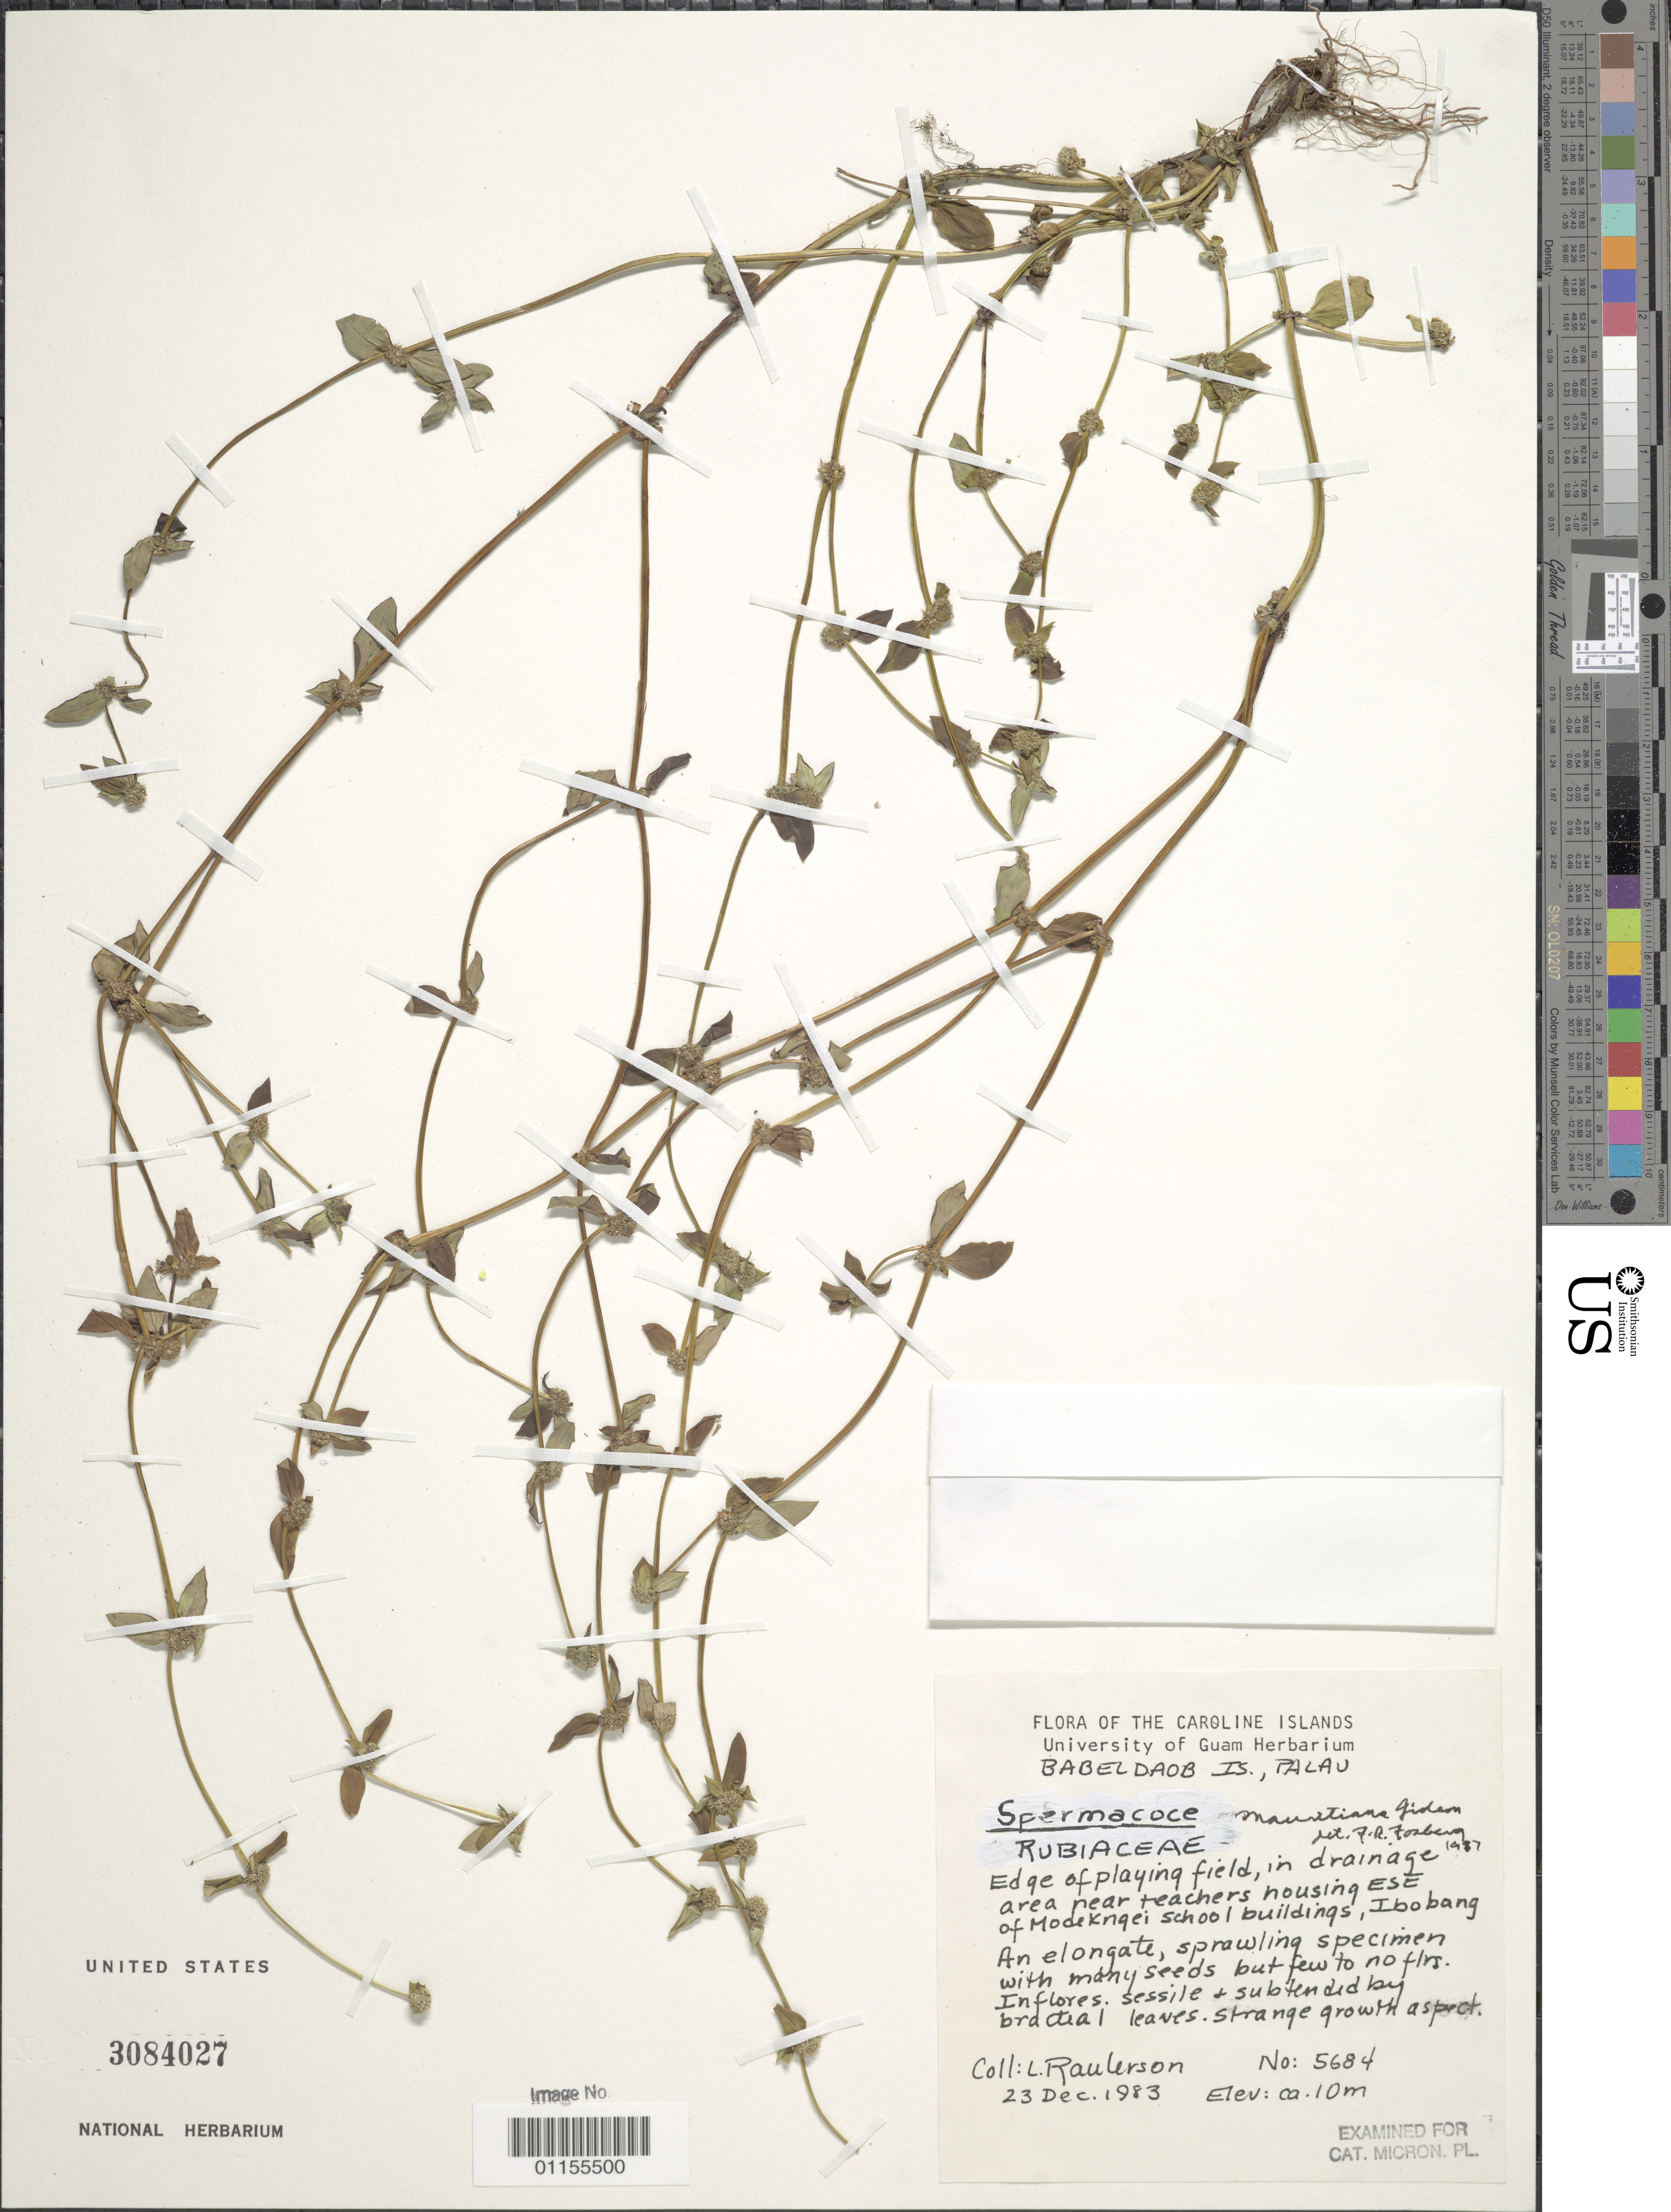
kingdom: Plantae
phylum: Tracheophyta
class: Magnoliopsida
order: Gentianales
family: Rubiaceae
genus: Spermacoce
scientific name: Spermacoce mauritiana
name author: Gideon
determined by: Fosberg, F. R.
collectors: L. Raulerson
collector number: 5684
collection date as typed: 23 Dec 1983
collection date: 1983-12-23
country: Palau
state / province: Ngatpang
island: Babeldaob [Babelthuap]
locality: Area near teachers housing E-SE of Modekngei school buildings, Ibobang,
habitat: in drainage area.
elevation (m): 10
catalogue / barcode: US 3084027